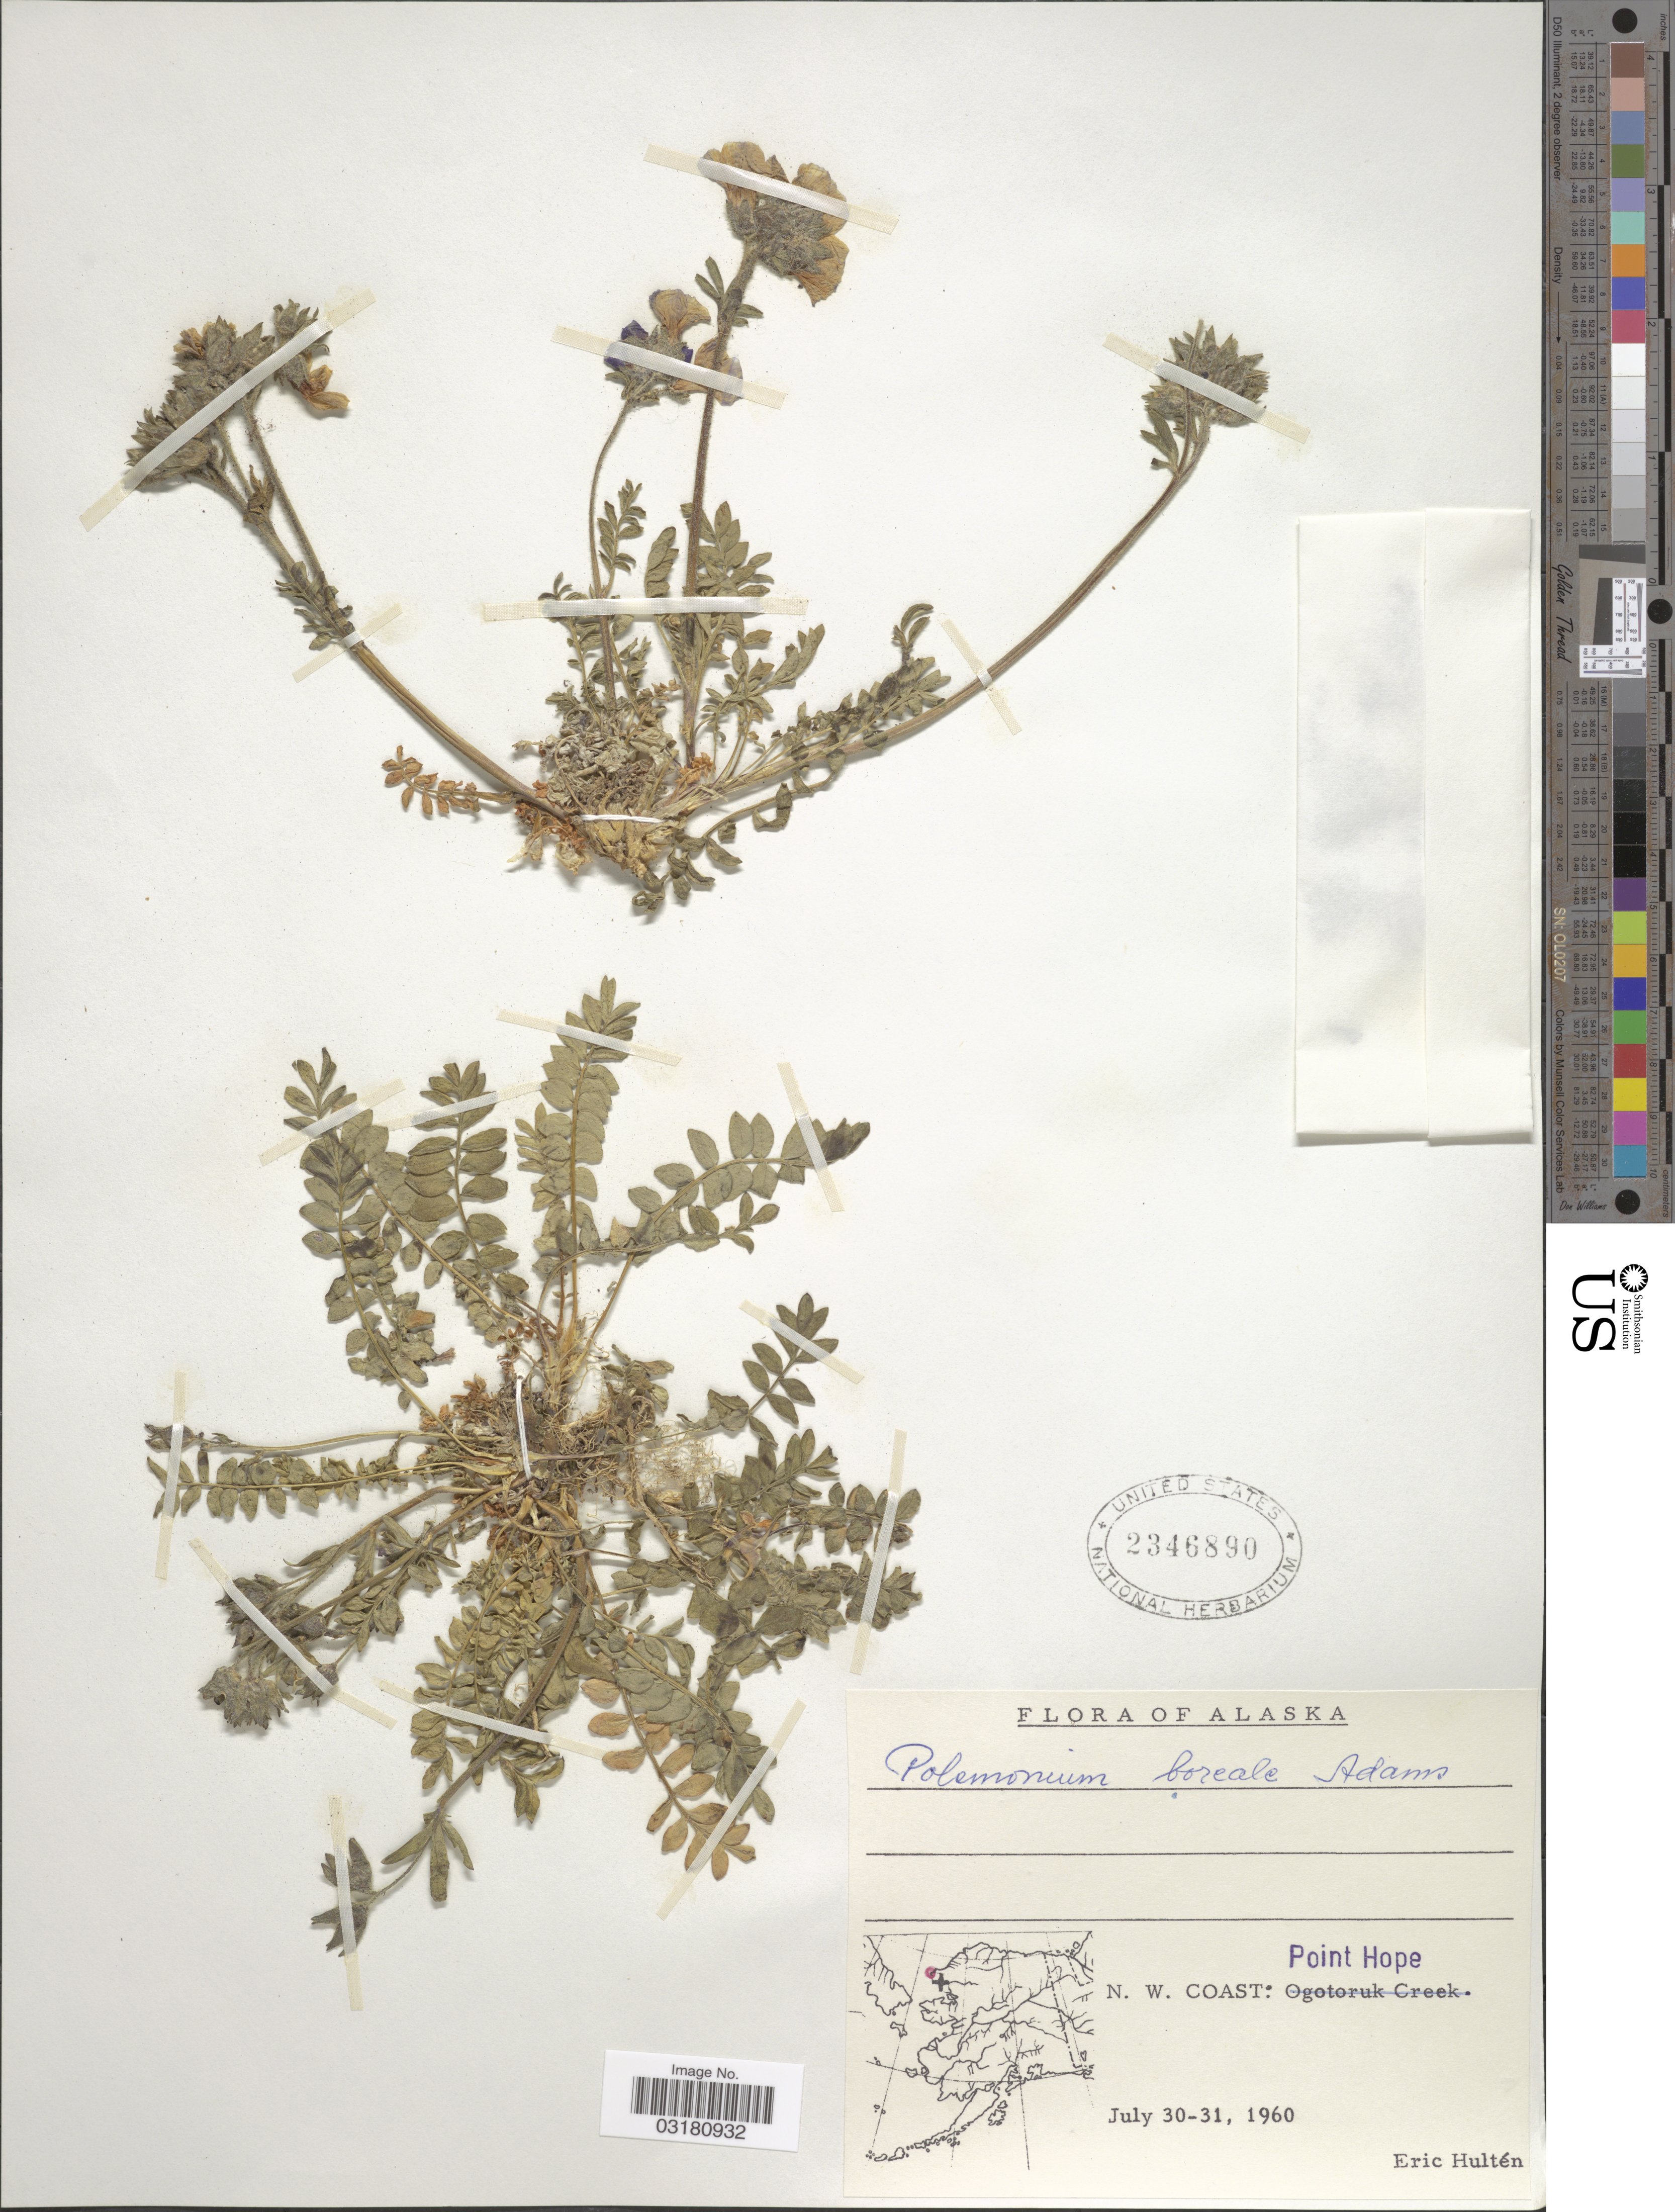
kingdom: Plantae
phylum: Tracheophyta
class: Magnoliopsida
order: Ericales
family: Polemoniaceae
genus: Polemonium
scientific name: Polemonium boreale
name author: Adams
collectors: E. G. Hultén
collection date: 1960-07-30/1960-07-31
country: United States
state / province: Alaska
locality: N.W. Coast: Point Hope.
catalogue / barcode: US 2346890